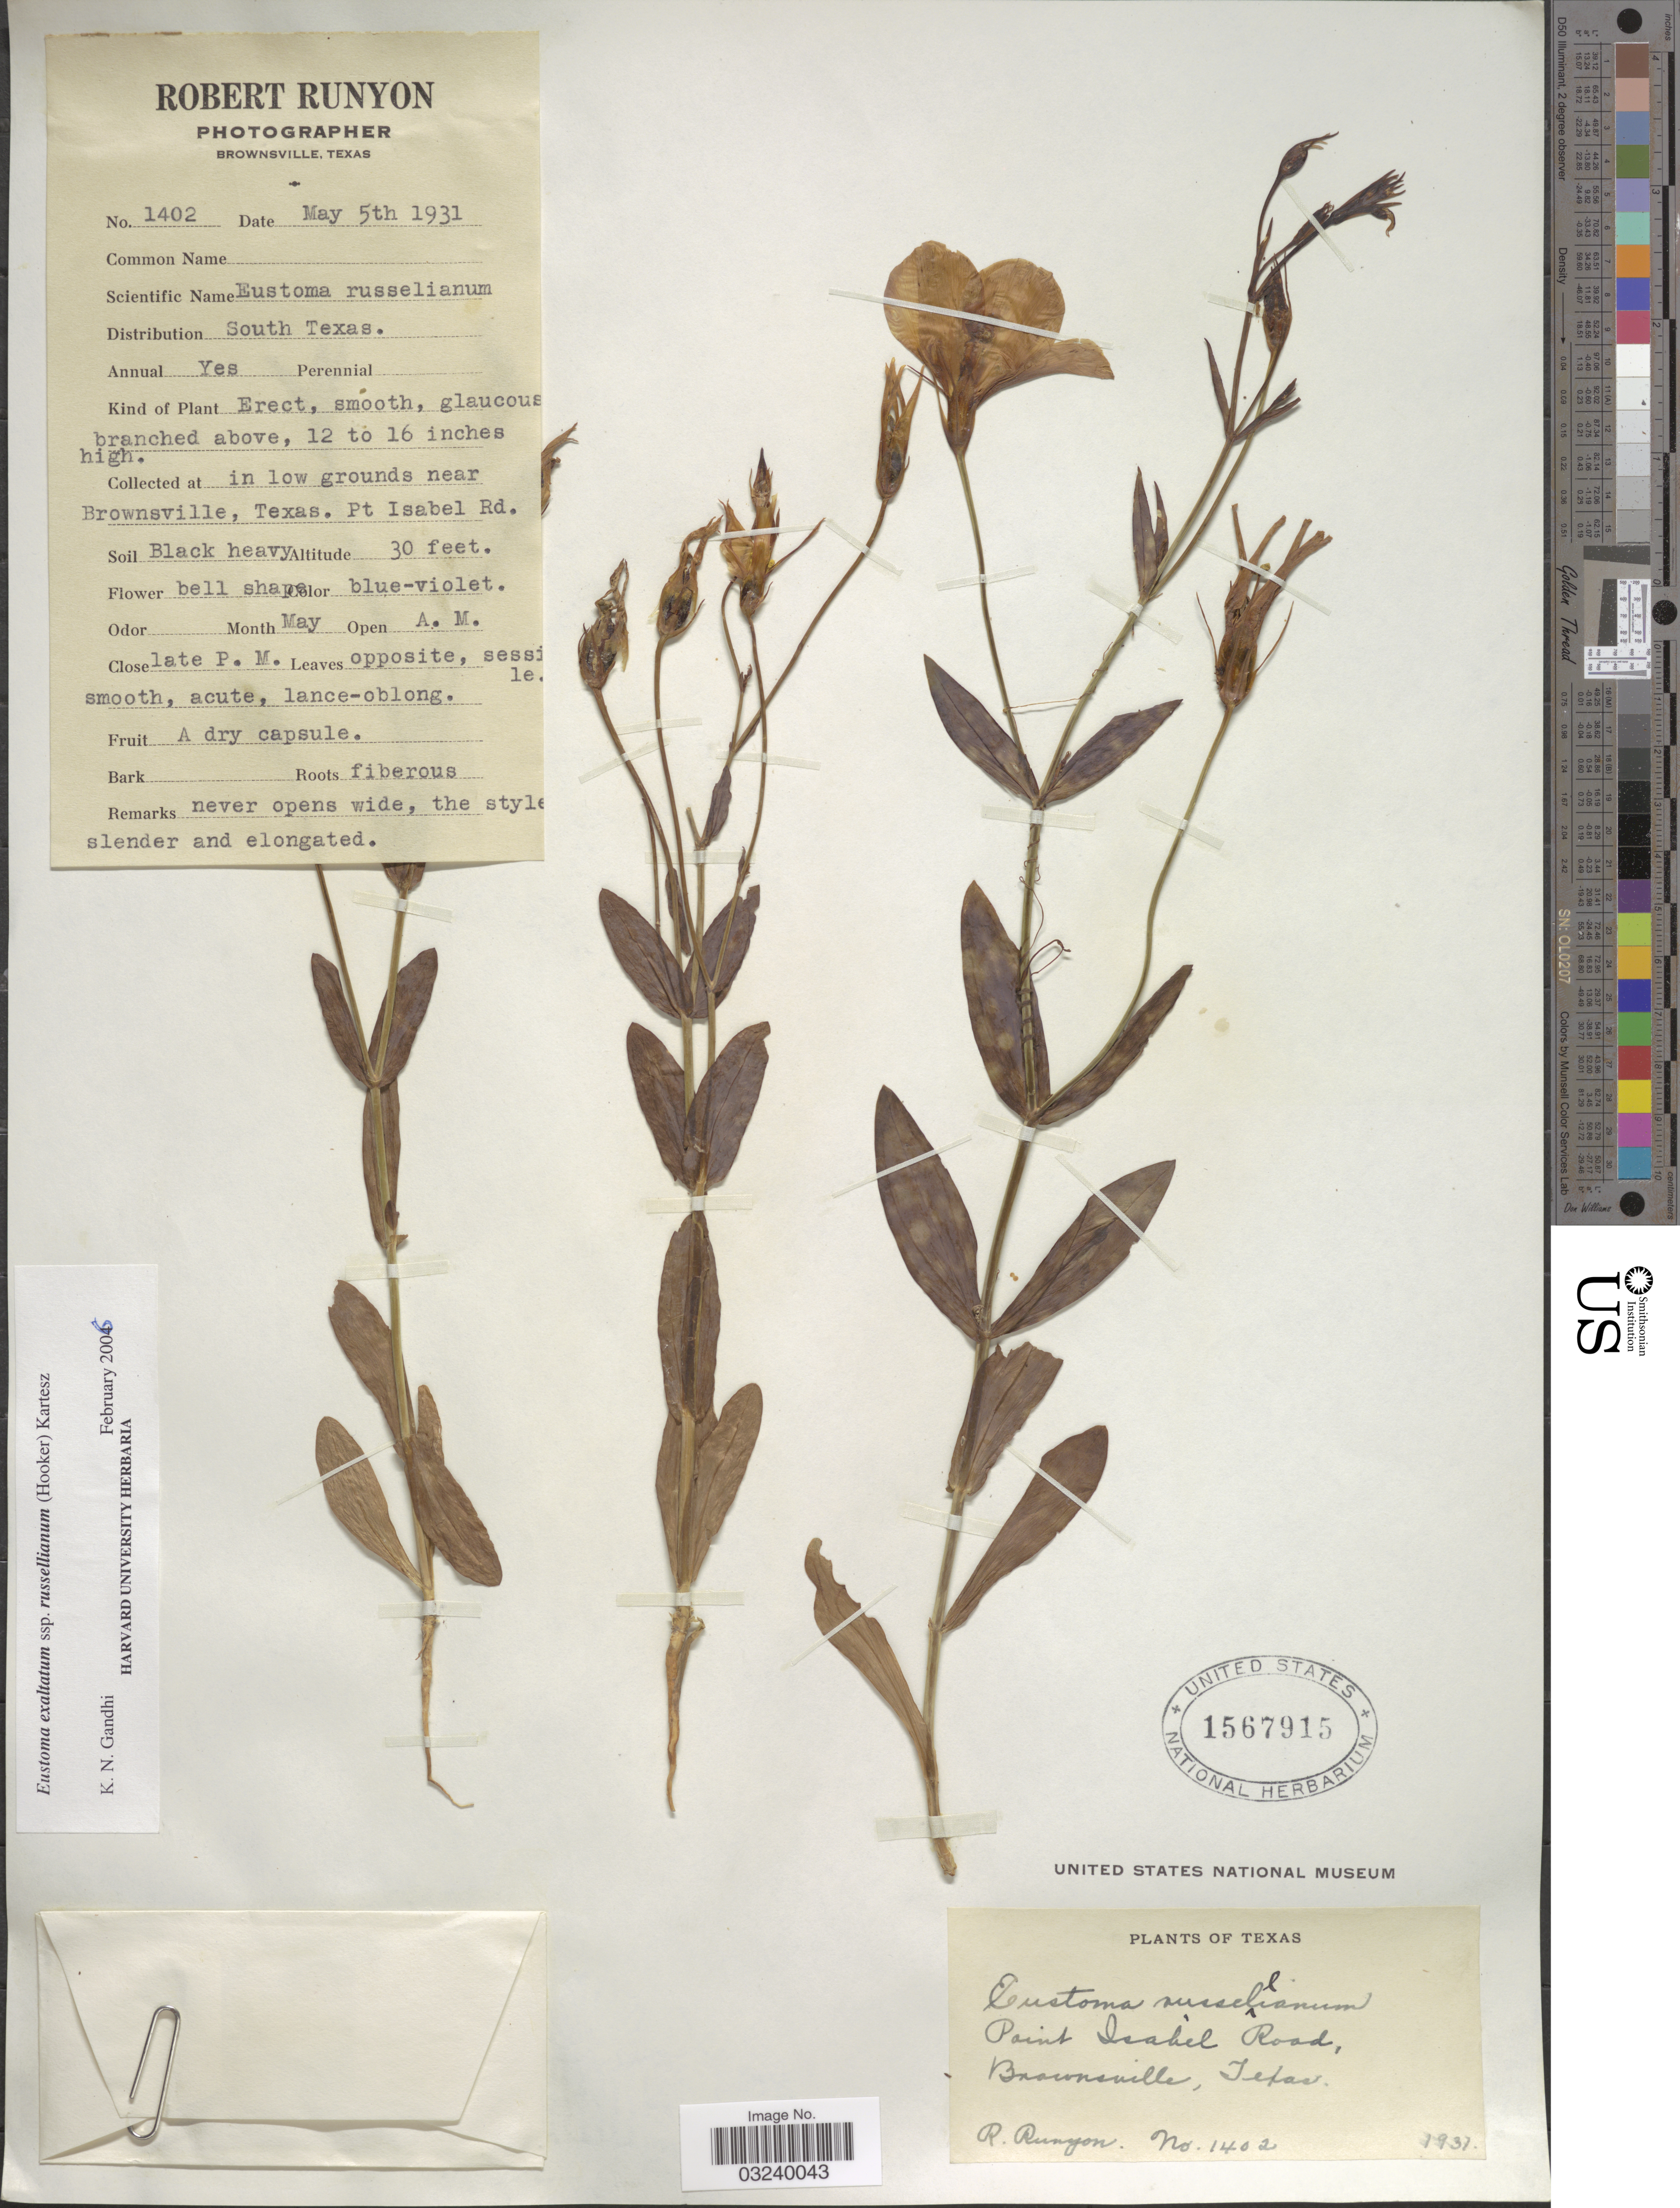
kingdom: Plantae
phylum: Tracheophyta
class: Magnoliopsida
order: Gentianales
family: Gentianaceae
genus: Eustoma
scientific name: Eustoma grandiflorum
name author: (Raf.) Shinners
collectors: R. Runyon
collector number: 1402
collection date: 1931-05-05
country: United States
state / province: Texas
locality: Point Isabel Road, Brownsville, South Texas.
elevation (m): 9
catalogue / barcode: US 1567915